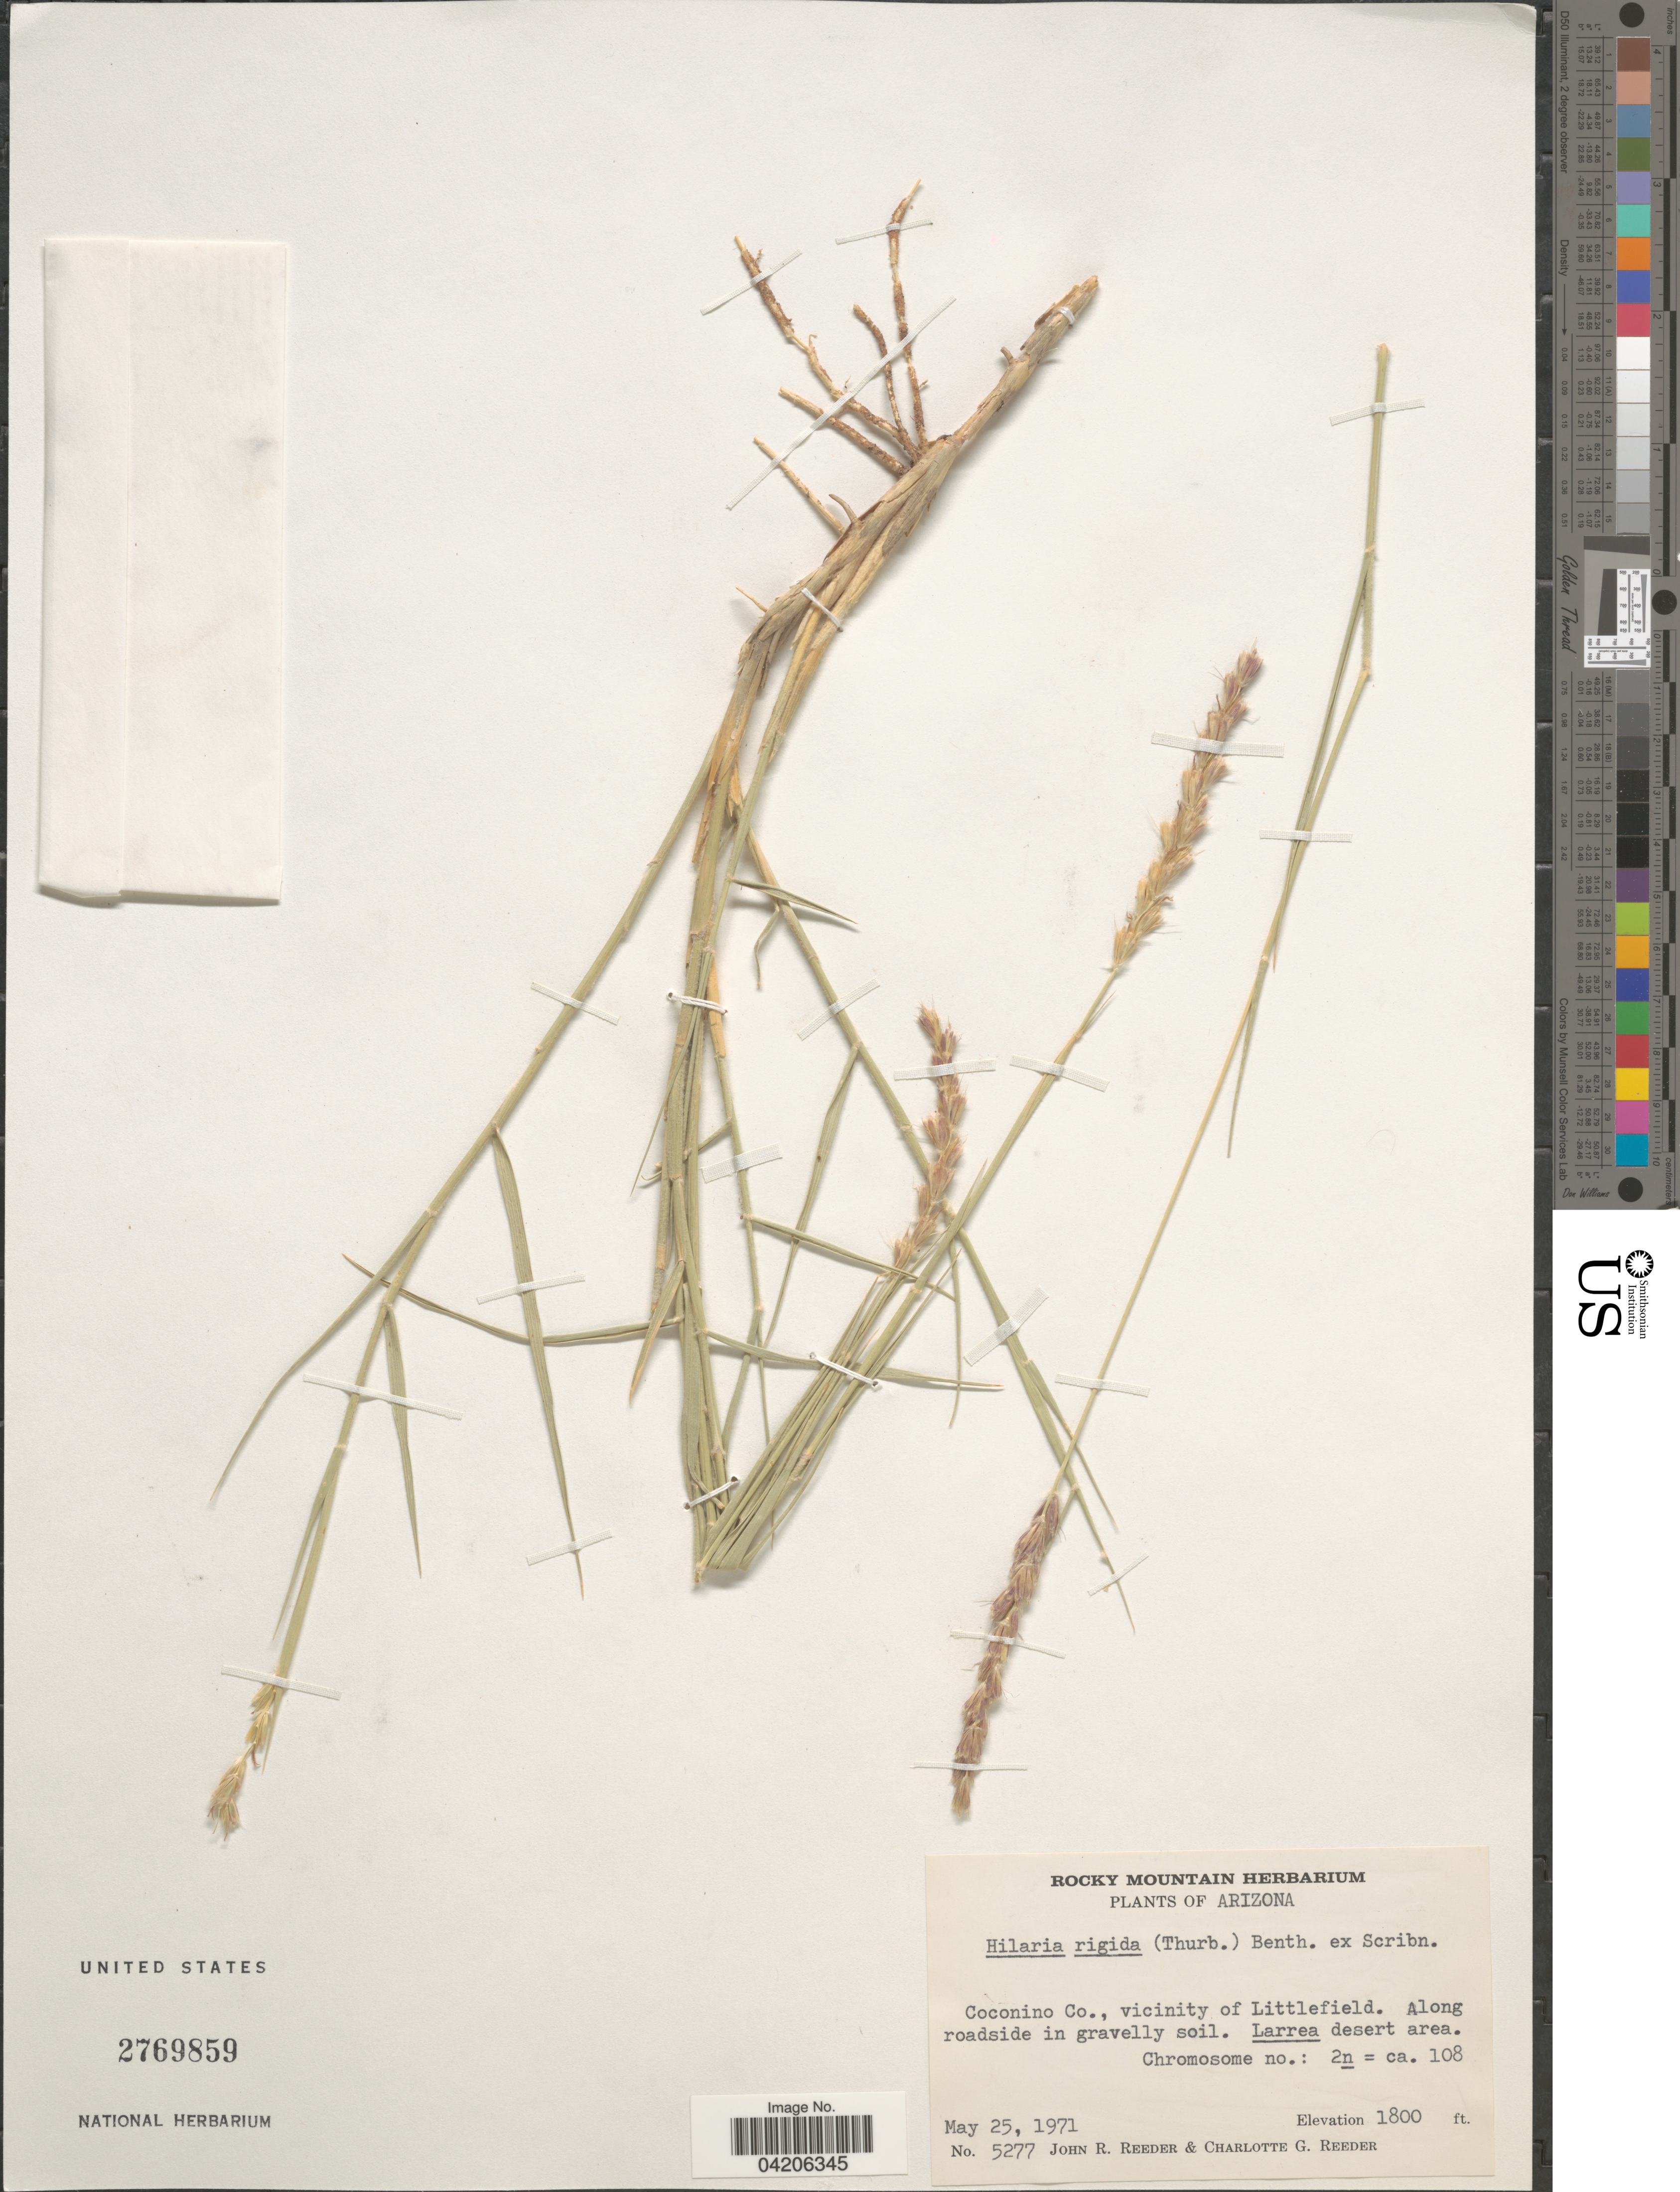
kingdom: Plantae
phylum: Tracheophyta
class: Liliopsida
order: Poales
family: Poaceae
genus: Hilaria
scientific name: Hilaria rigida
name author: (Thurb.) Benth. ex Scribn.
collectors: J. R. Reeder & C. G. Reeder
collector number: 5277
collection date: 1971-05-25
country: United States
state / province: Arizona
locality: Coconino Co., vicinity of Littlefield. Larrea desert area.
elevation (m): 549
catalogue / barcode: US 2769859